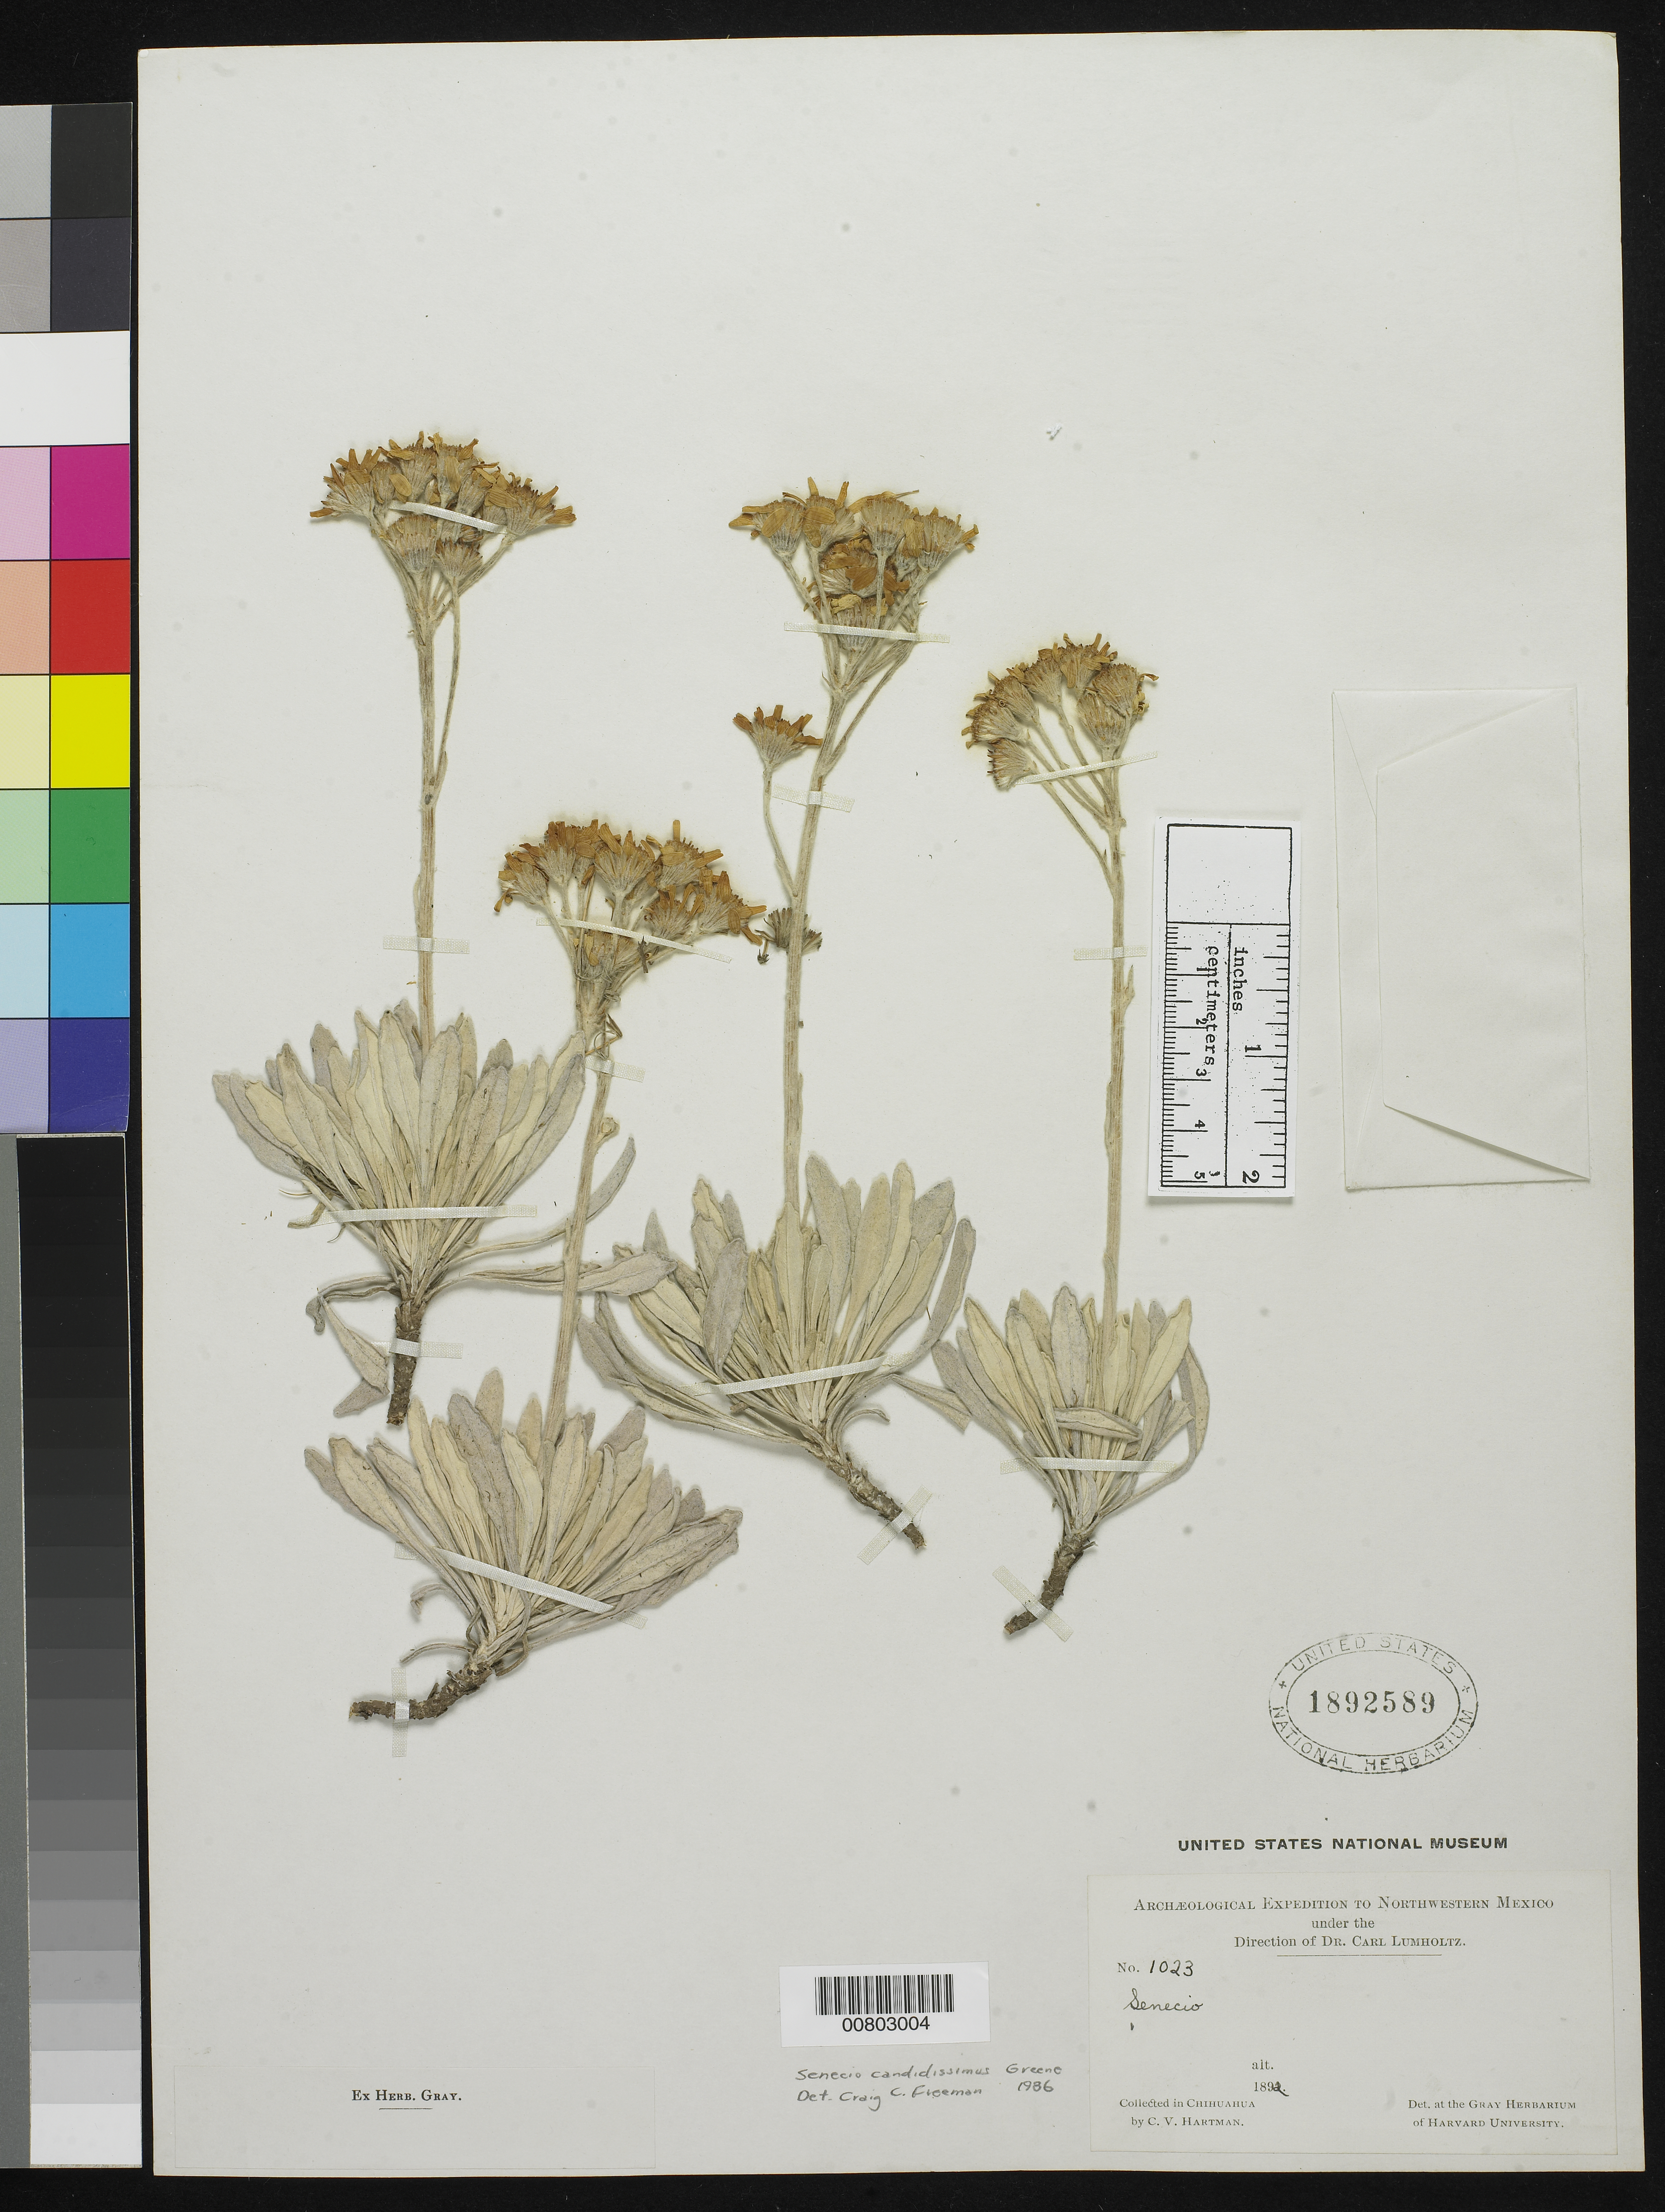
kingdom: Plantae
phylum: Tracheophyta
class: Magnoliopsida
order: Asterales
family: Asteraceae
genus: Packera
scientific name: Packera candidissima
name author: (Greene) W.A. Weber & Á. Löve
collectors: C. V. Hartman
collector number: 1023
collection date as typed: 1892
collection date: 1892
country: Mexico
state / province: Chihuahua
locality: Chihuahua.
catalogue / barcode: US 1892589